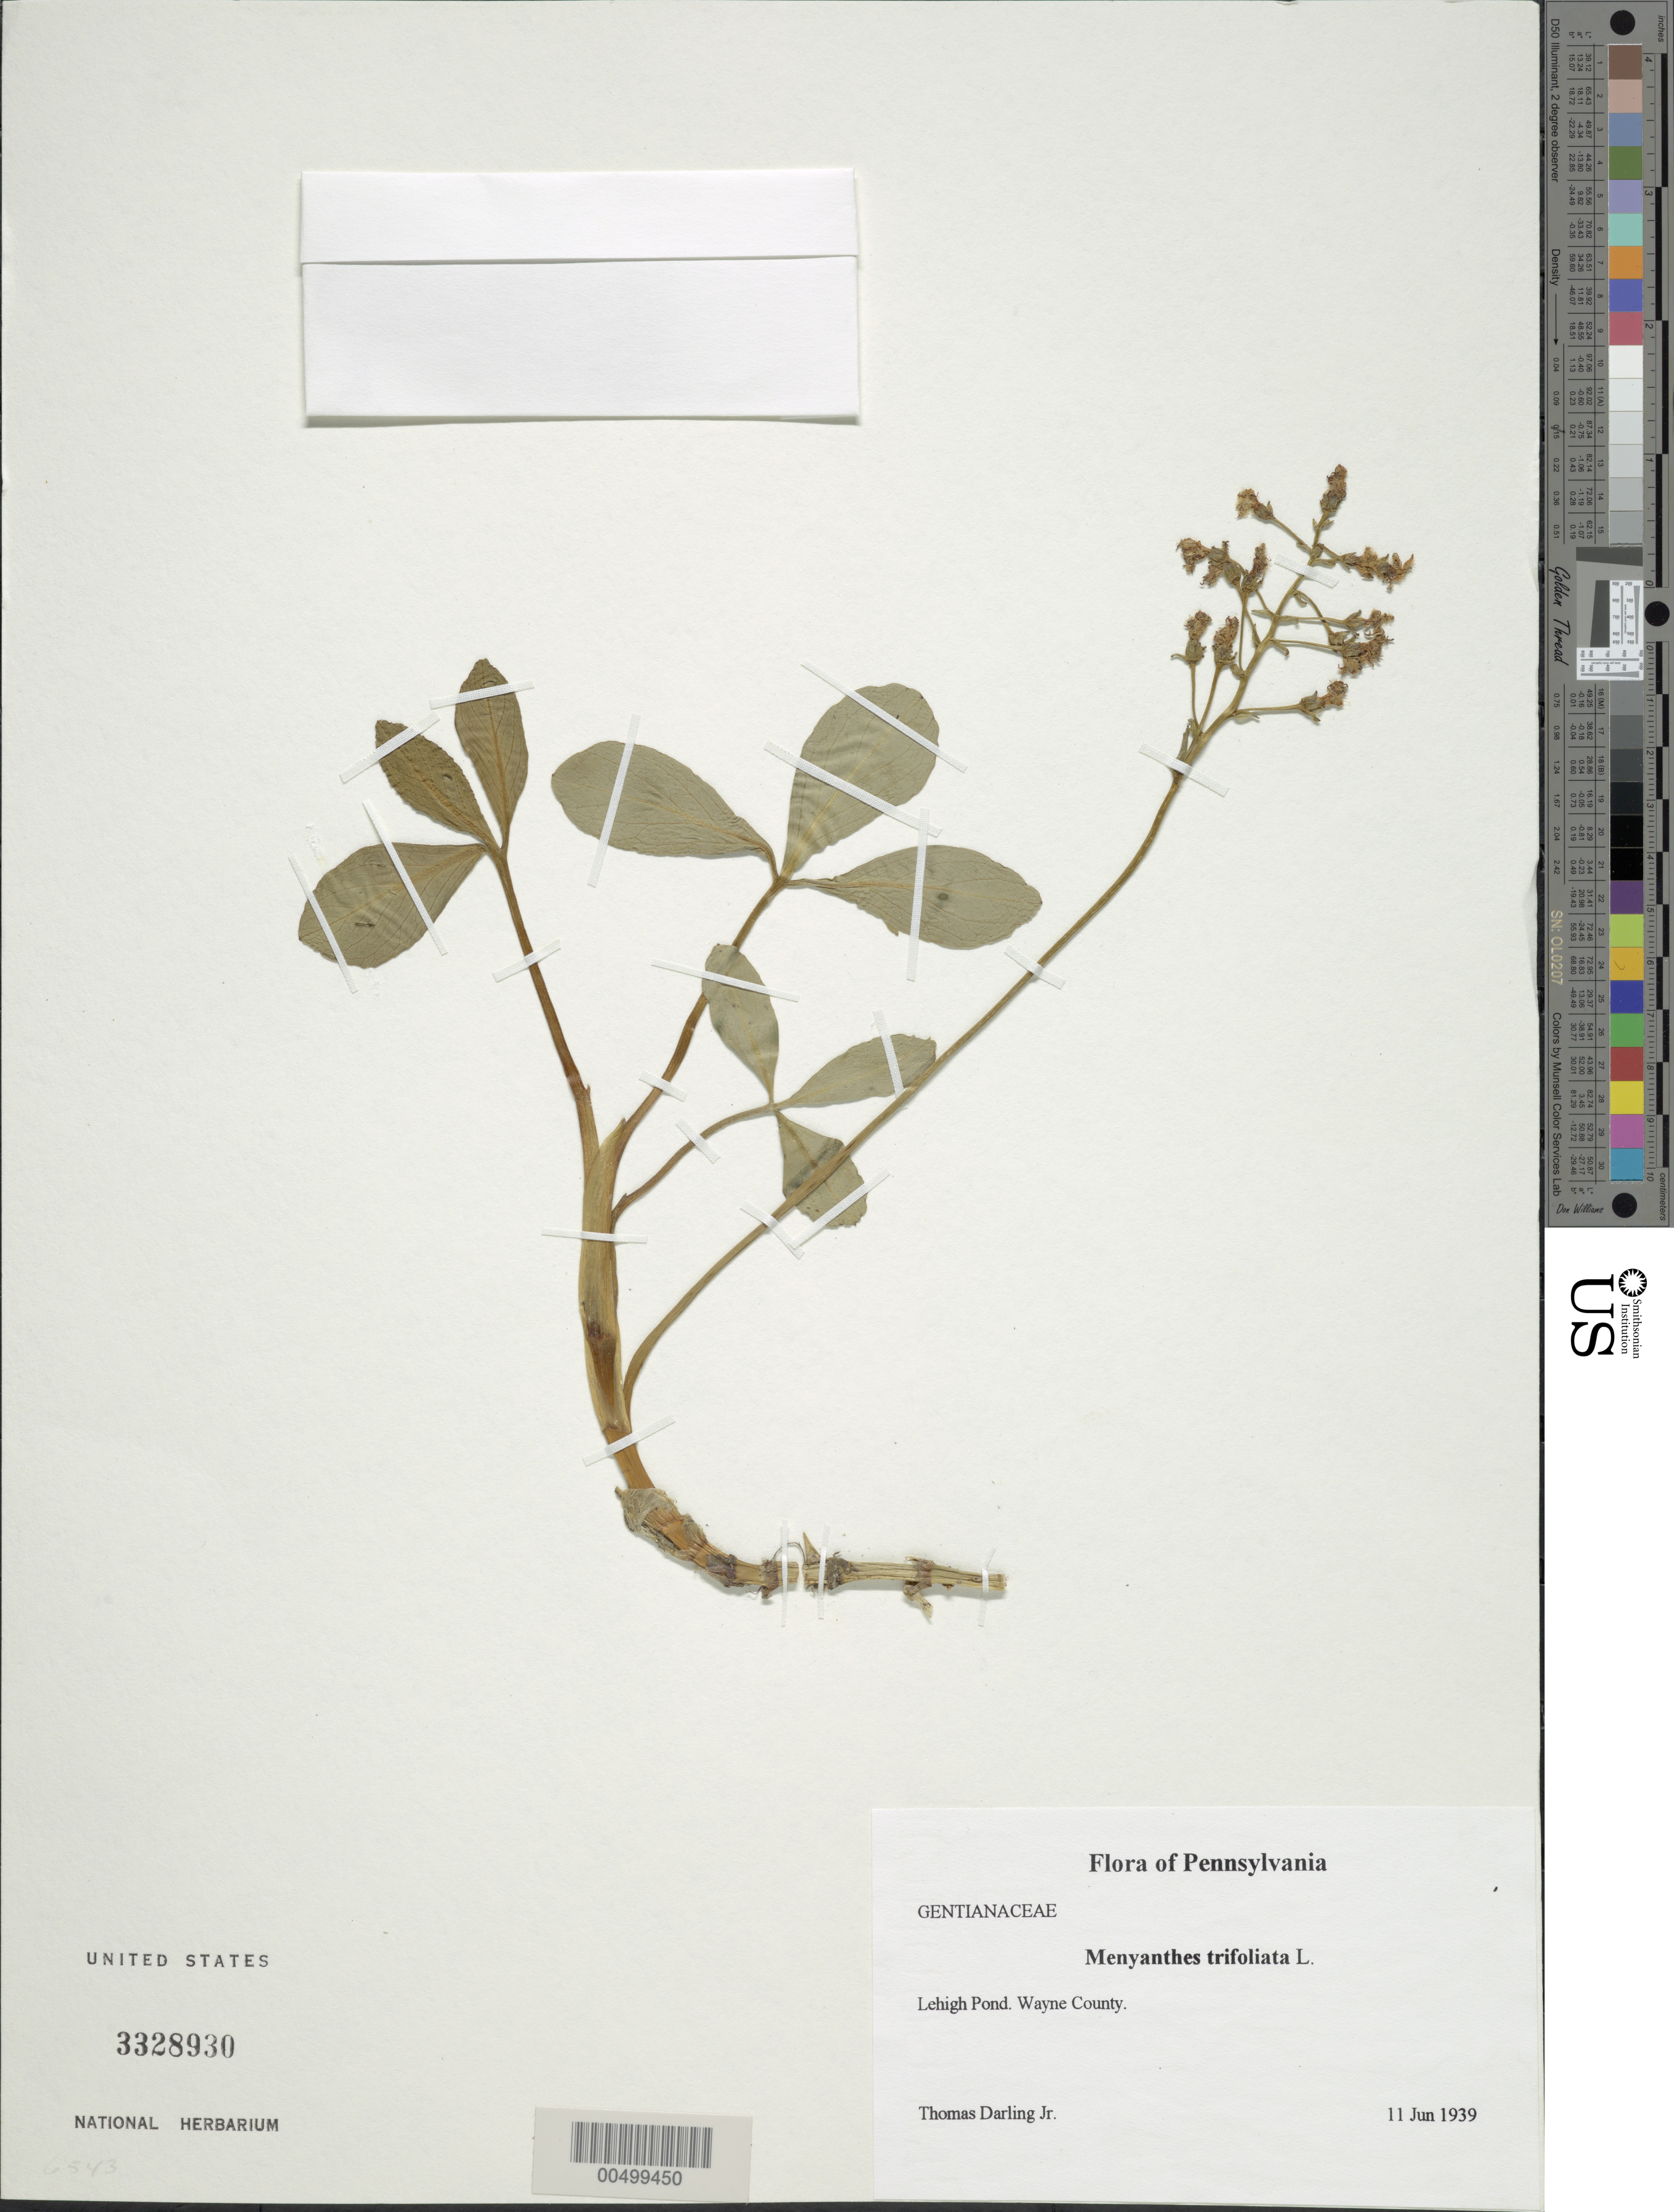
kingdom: Plantae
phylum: Tracheophyta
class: Magnoliopsida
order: Asterales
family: Menyanthaceae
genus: Menyanthes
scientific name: Menyanthes trifoliata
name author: L.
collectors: T. Darling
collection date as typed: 11 Jun 1939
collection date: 1939-06-11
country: United States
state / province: Pennsylvania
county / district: Wayne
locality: Lehigh Pond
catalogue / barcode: US 3328930